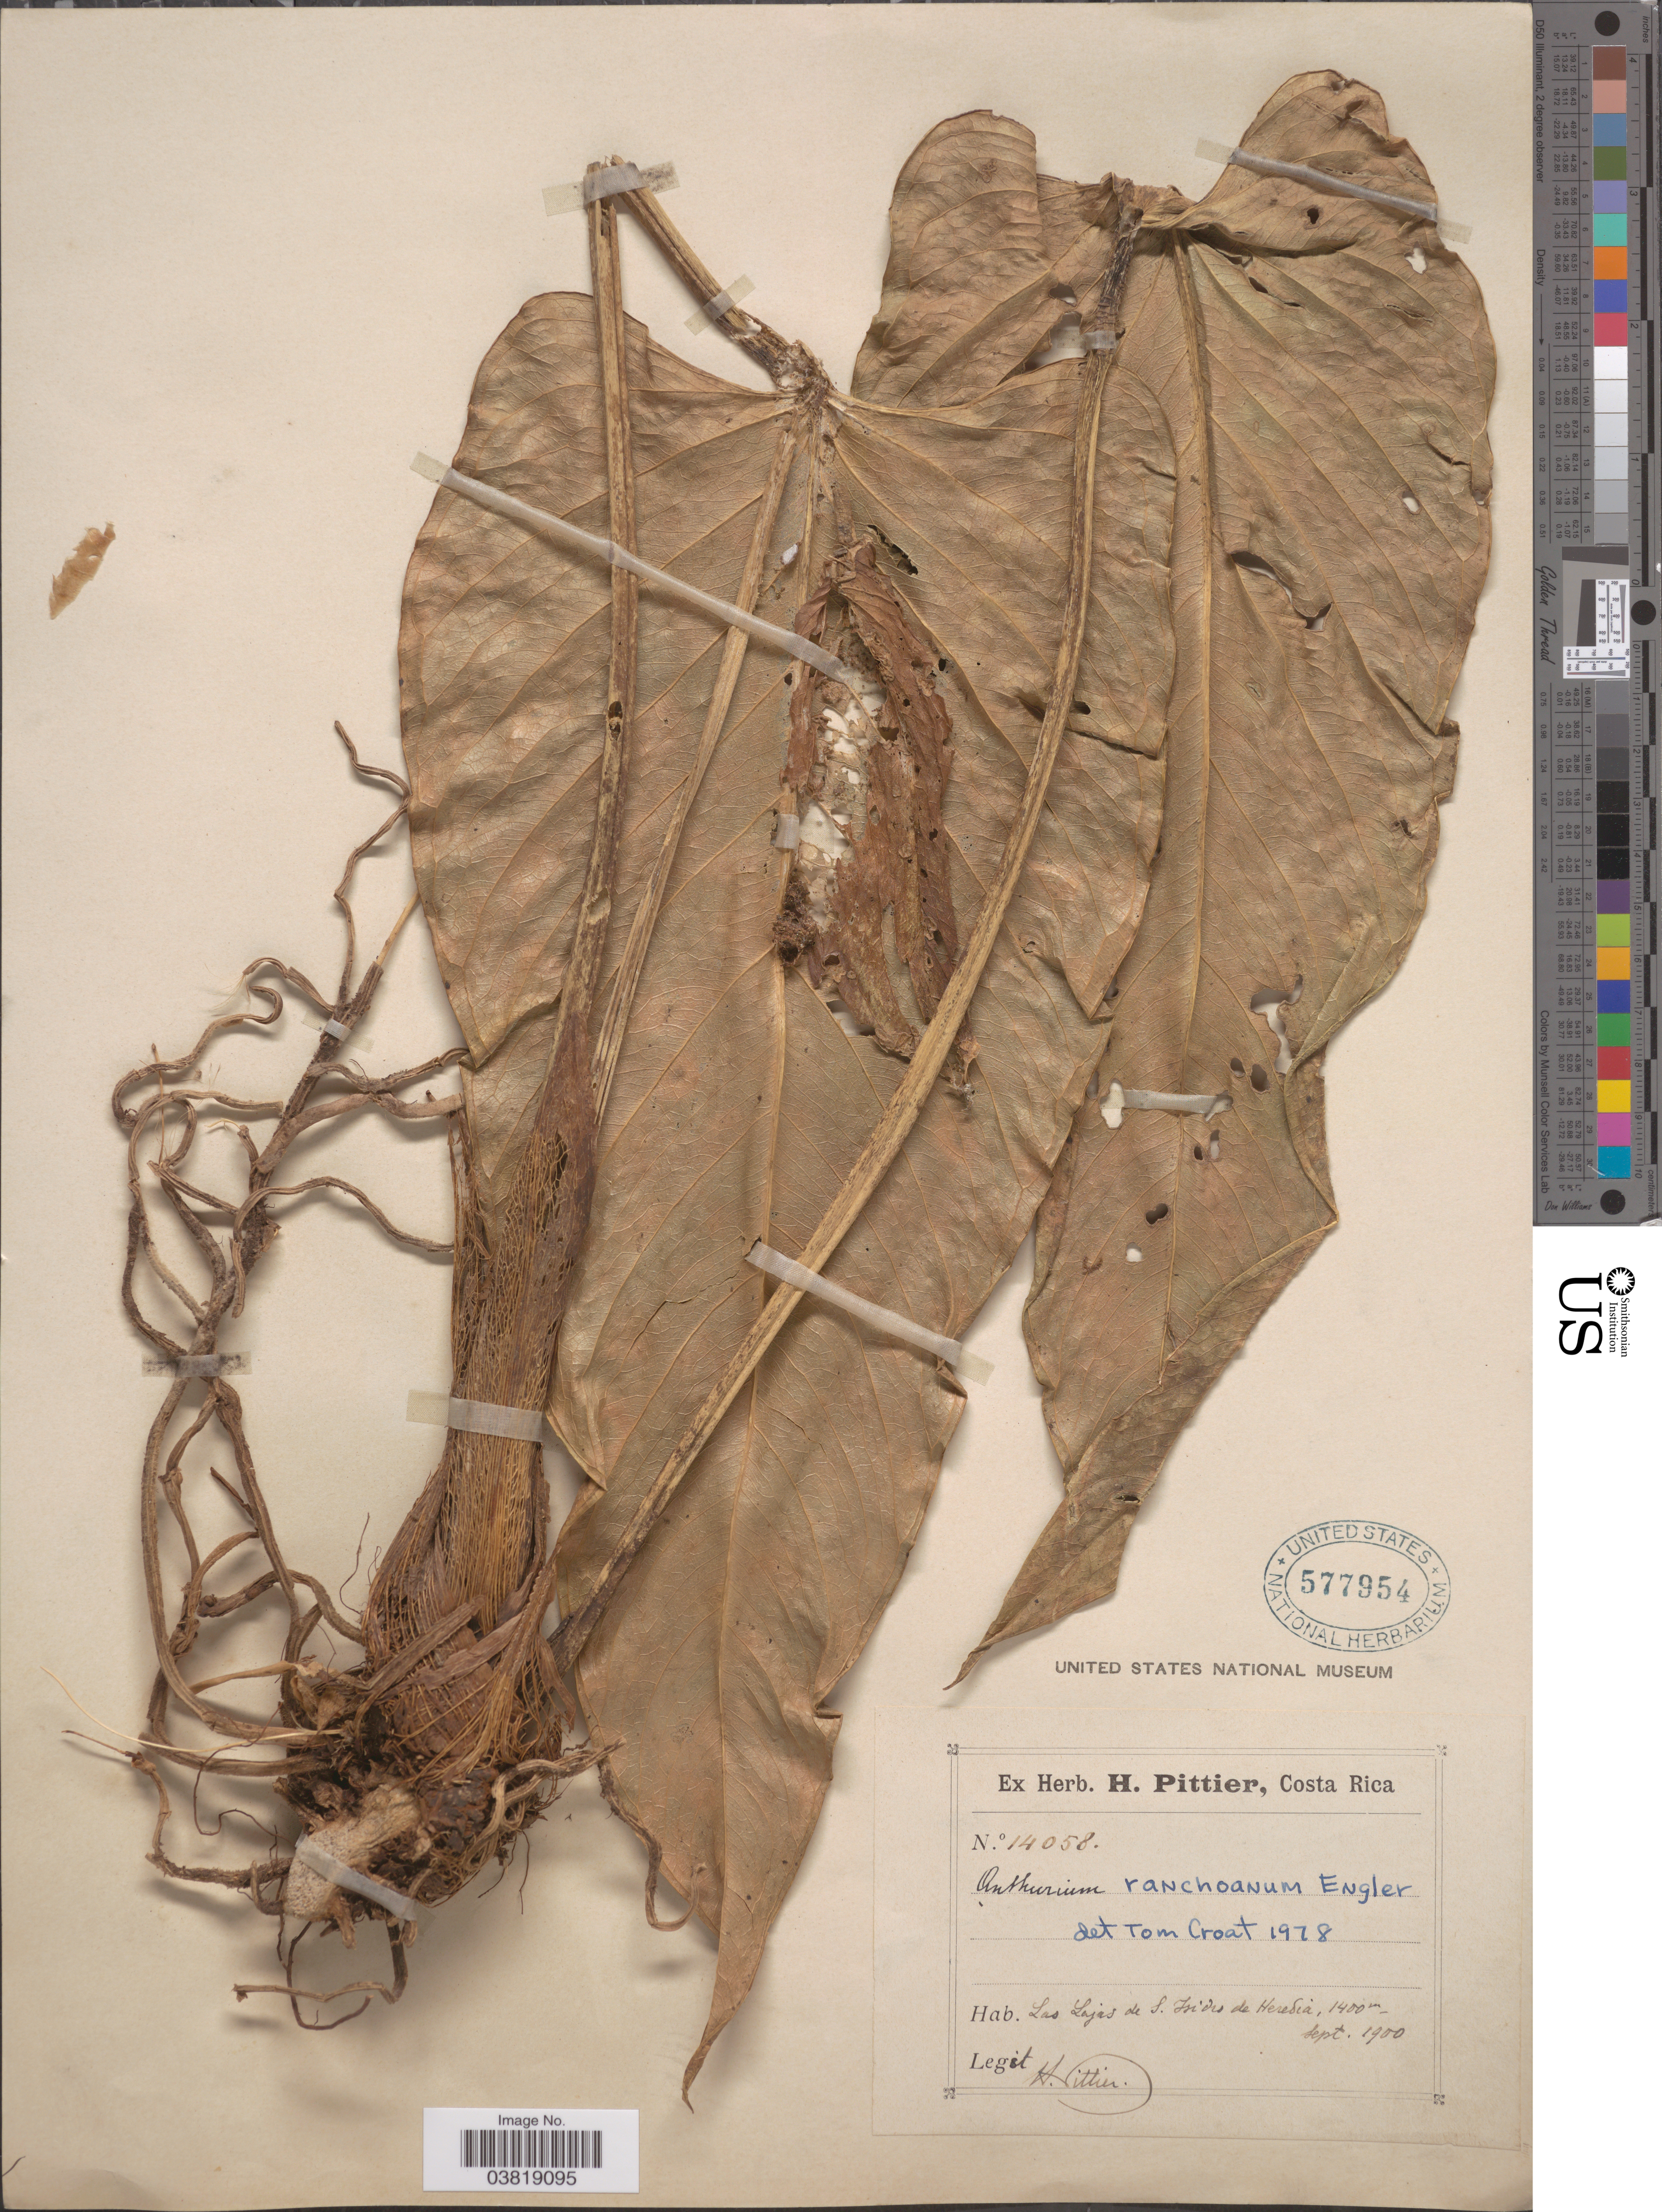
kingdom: Plantae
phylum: Tracheophyta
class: Liliopsida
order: Alismatales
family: Araceae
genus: Anthurium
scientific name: Anthurium ranchoanum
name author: Engl.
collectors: H. F. Pittier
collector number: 14058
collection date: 1900-09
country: Costa Rica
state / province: Heredia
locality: Las Lajas de S. Isidro.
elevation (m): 1400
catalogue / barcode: US 577954